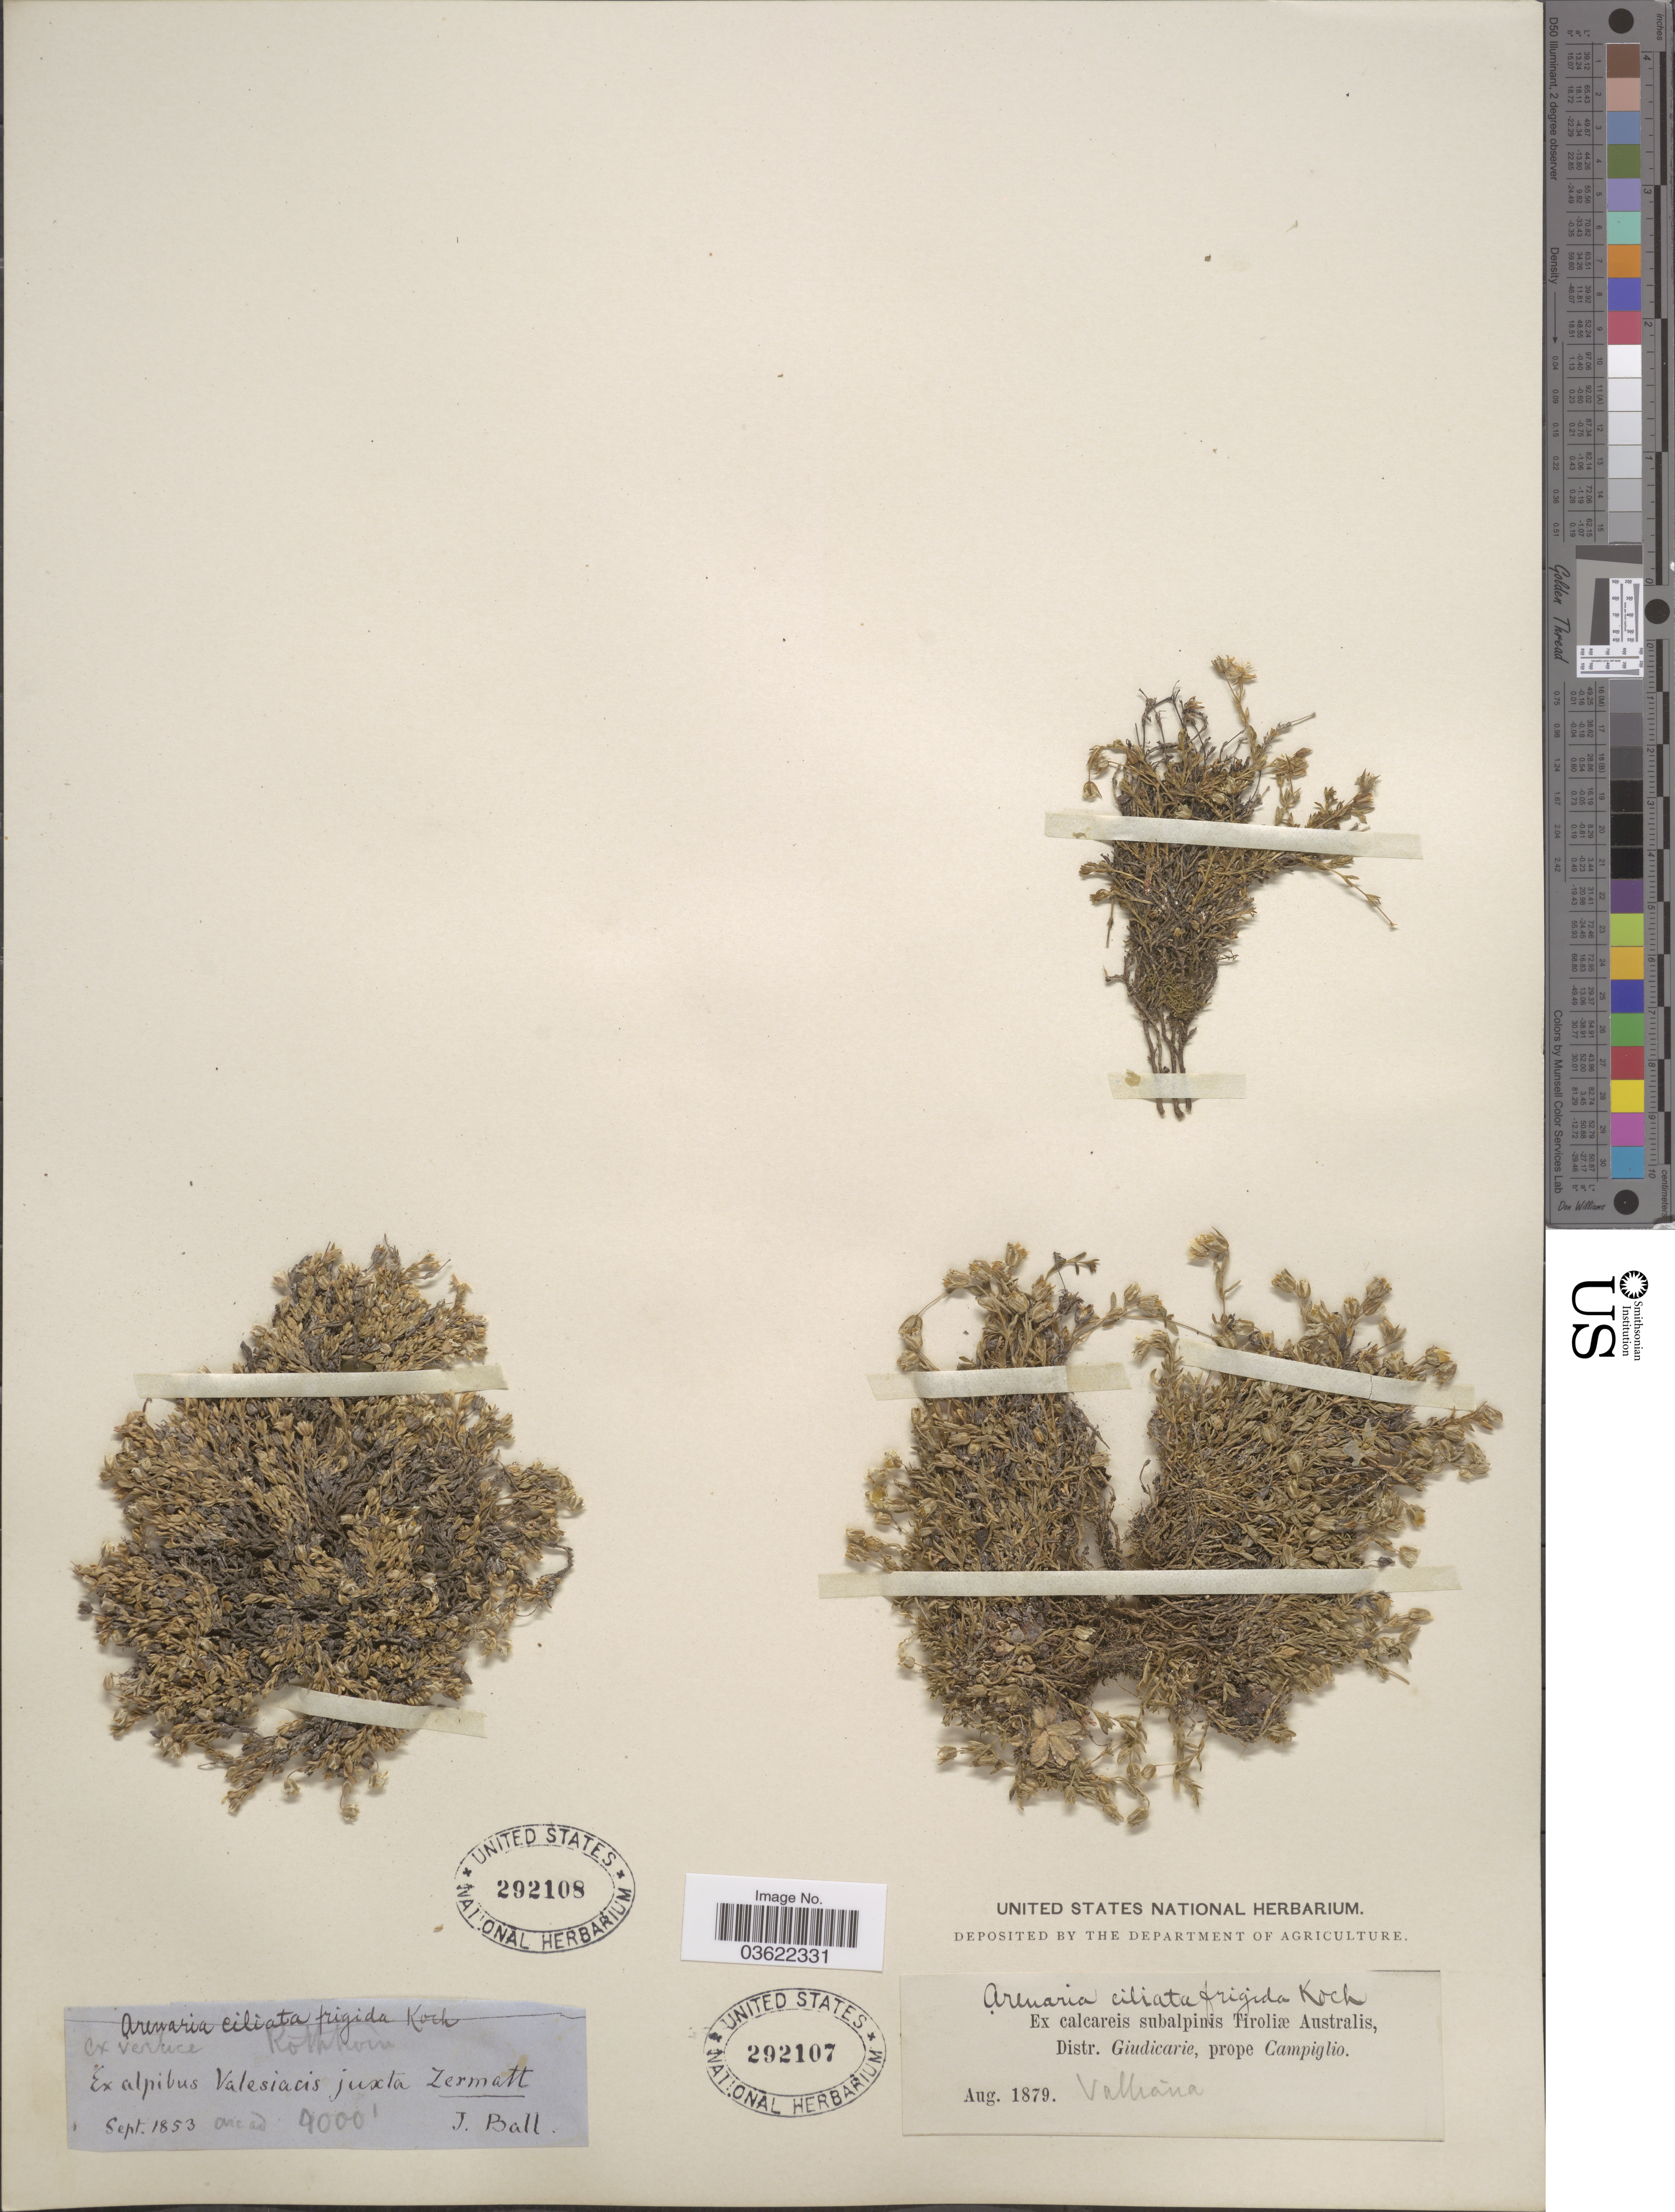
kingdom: Plantae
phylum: Tracheophyta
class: Magnoliopsida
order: Caryophyllales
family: Caryophyllaceae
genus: Arenaria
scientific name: Arenaria ciliata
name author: L.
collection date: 1879-08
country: Austria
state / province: Tirol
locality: Ex calcareis subalpinis Tirolæ Australis, Distr. Giudicarie, prope Campiglio. Vallrána [interpreted].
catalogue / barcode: US 292107